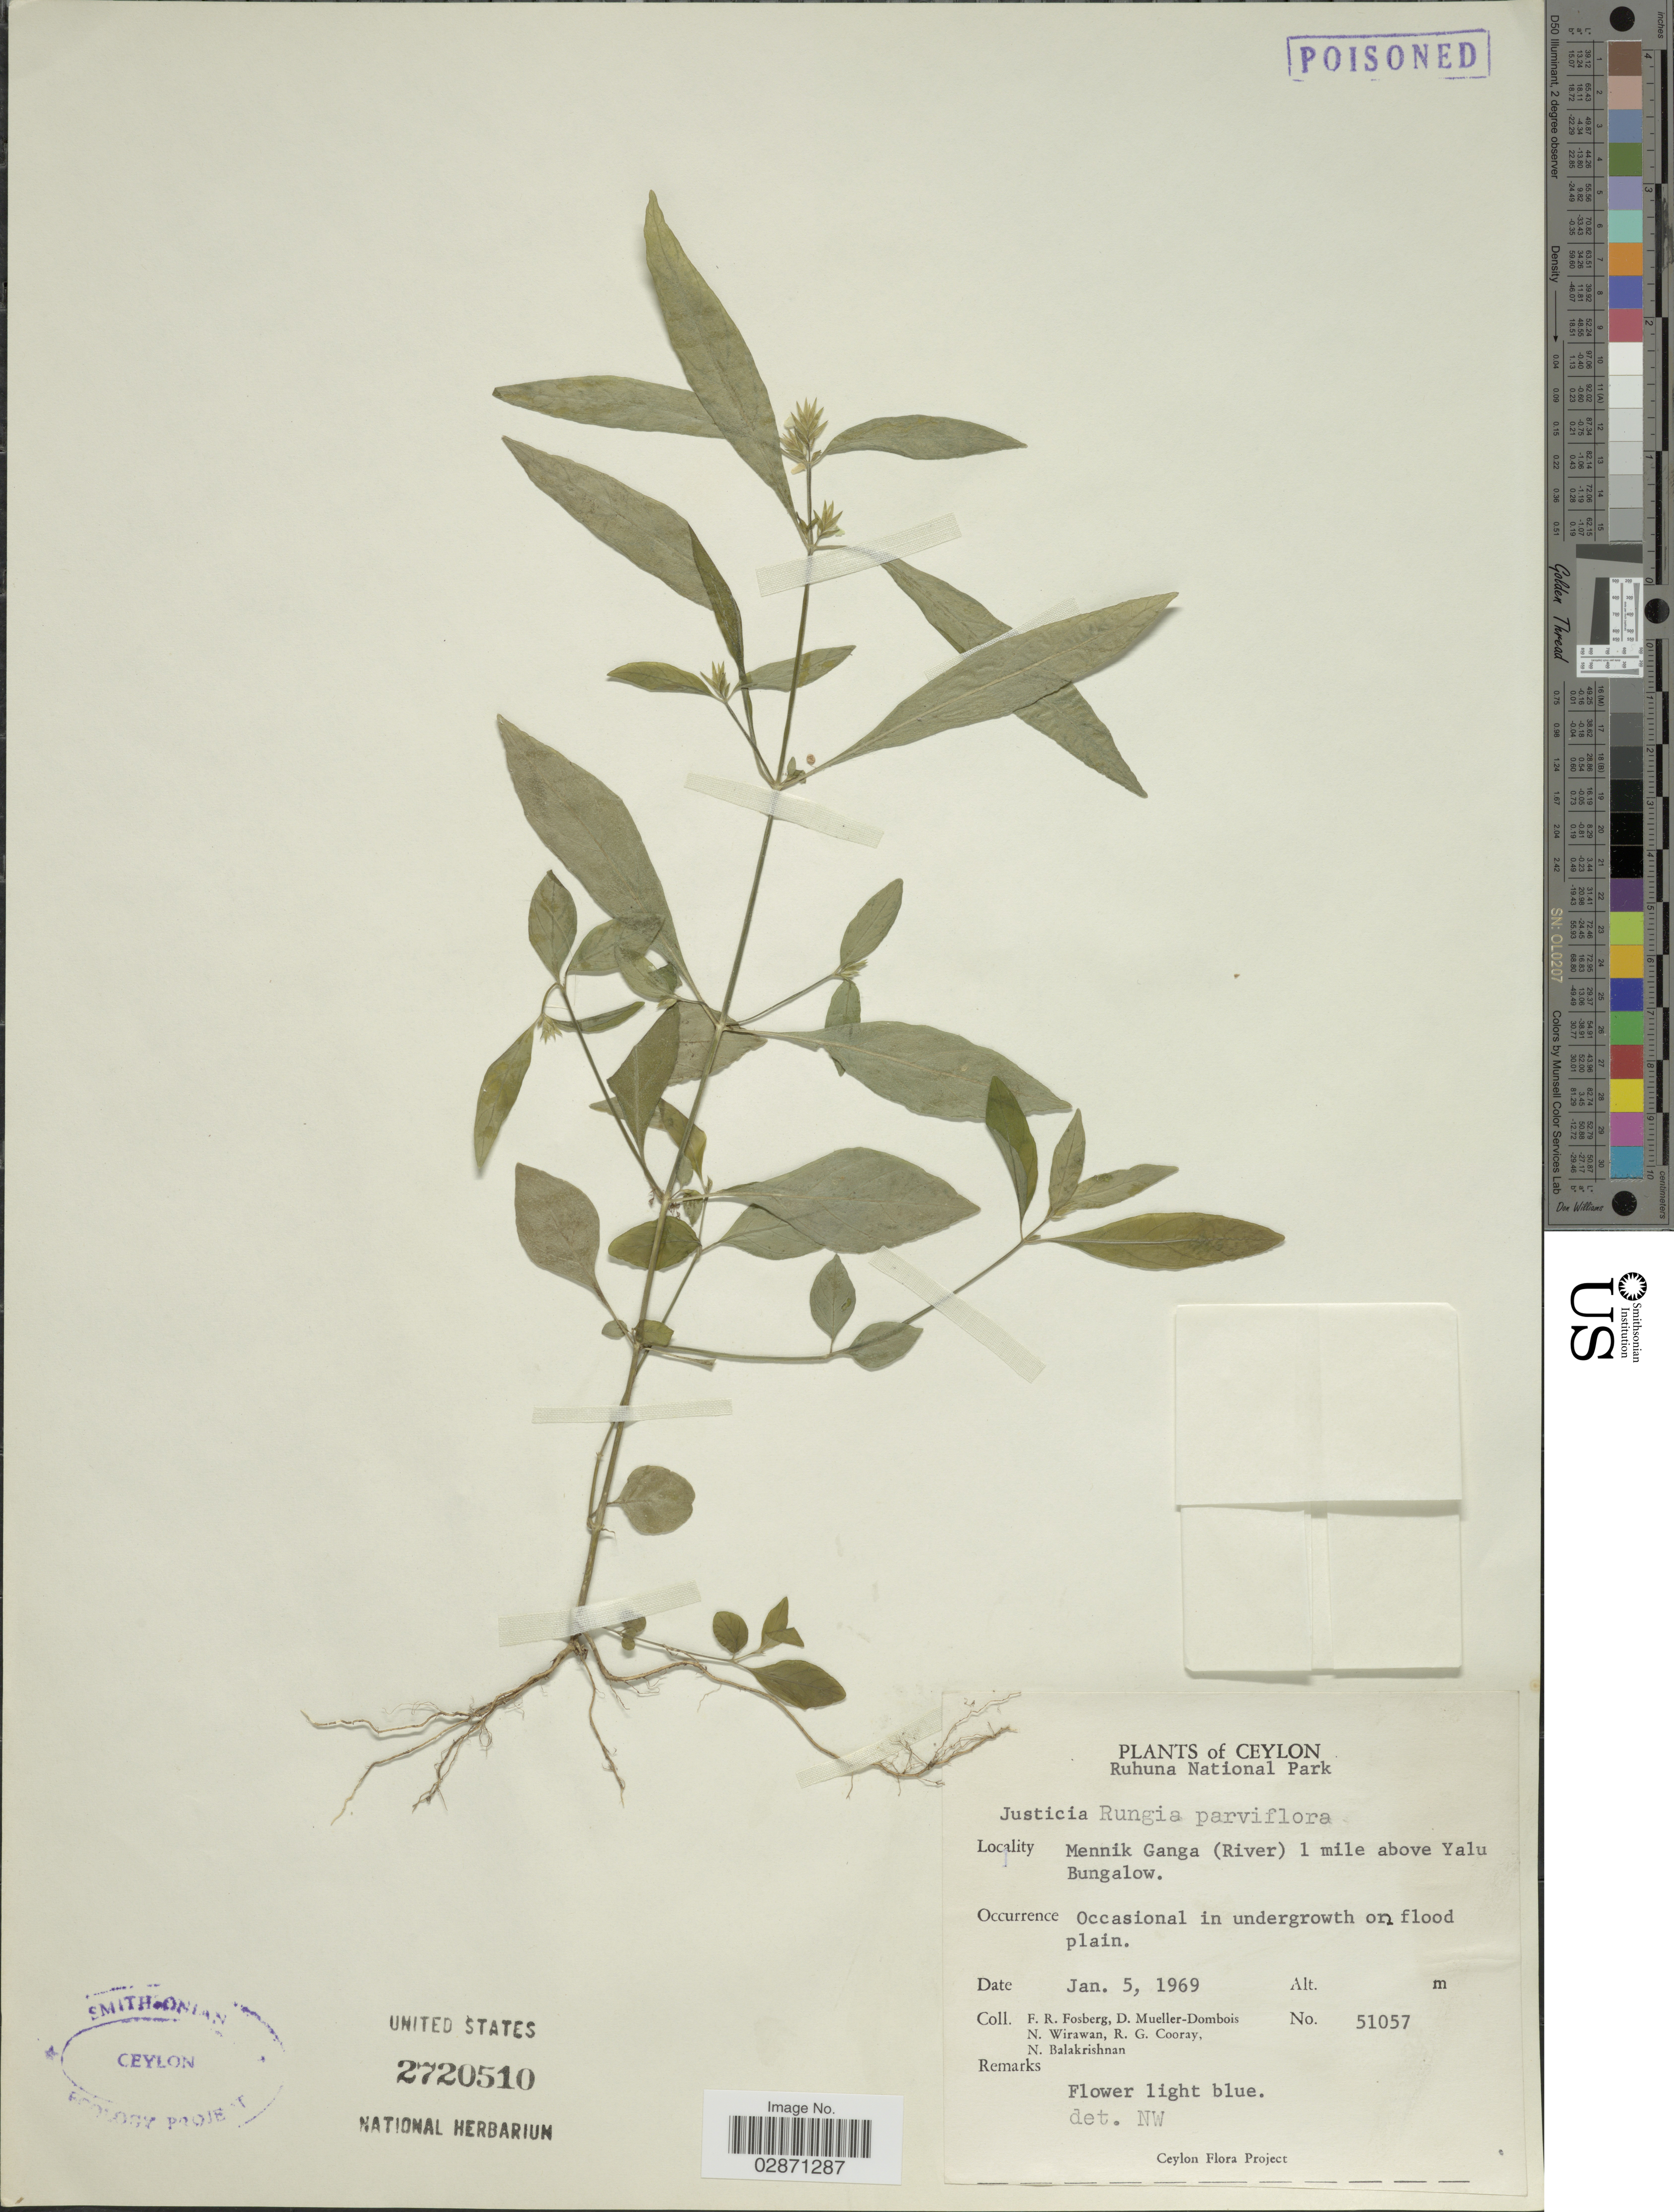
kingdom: Plantae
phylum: Tracheophyta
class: Magnoliopsida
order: Lamiales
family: Acanthaceae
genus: Rungia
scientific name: Rungia parviflora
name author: Nees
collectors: F. R. Fosberg, D. Mueller-Dombois, N. Wirawan, R. Cooray & N. Balakrishnan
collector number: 51057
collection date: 1969-01-05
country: Sri Lanka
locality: Ceylon. Ruhuna National Park. Mennik Ganga (River) 1 mile above Yalu Bungalow.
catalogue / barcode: US 2720510